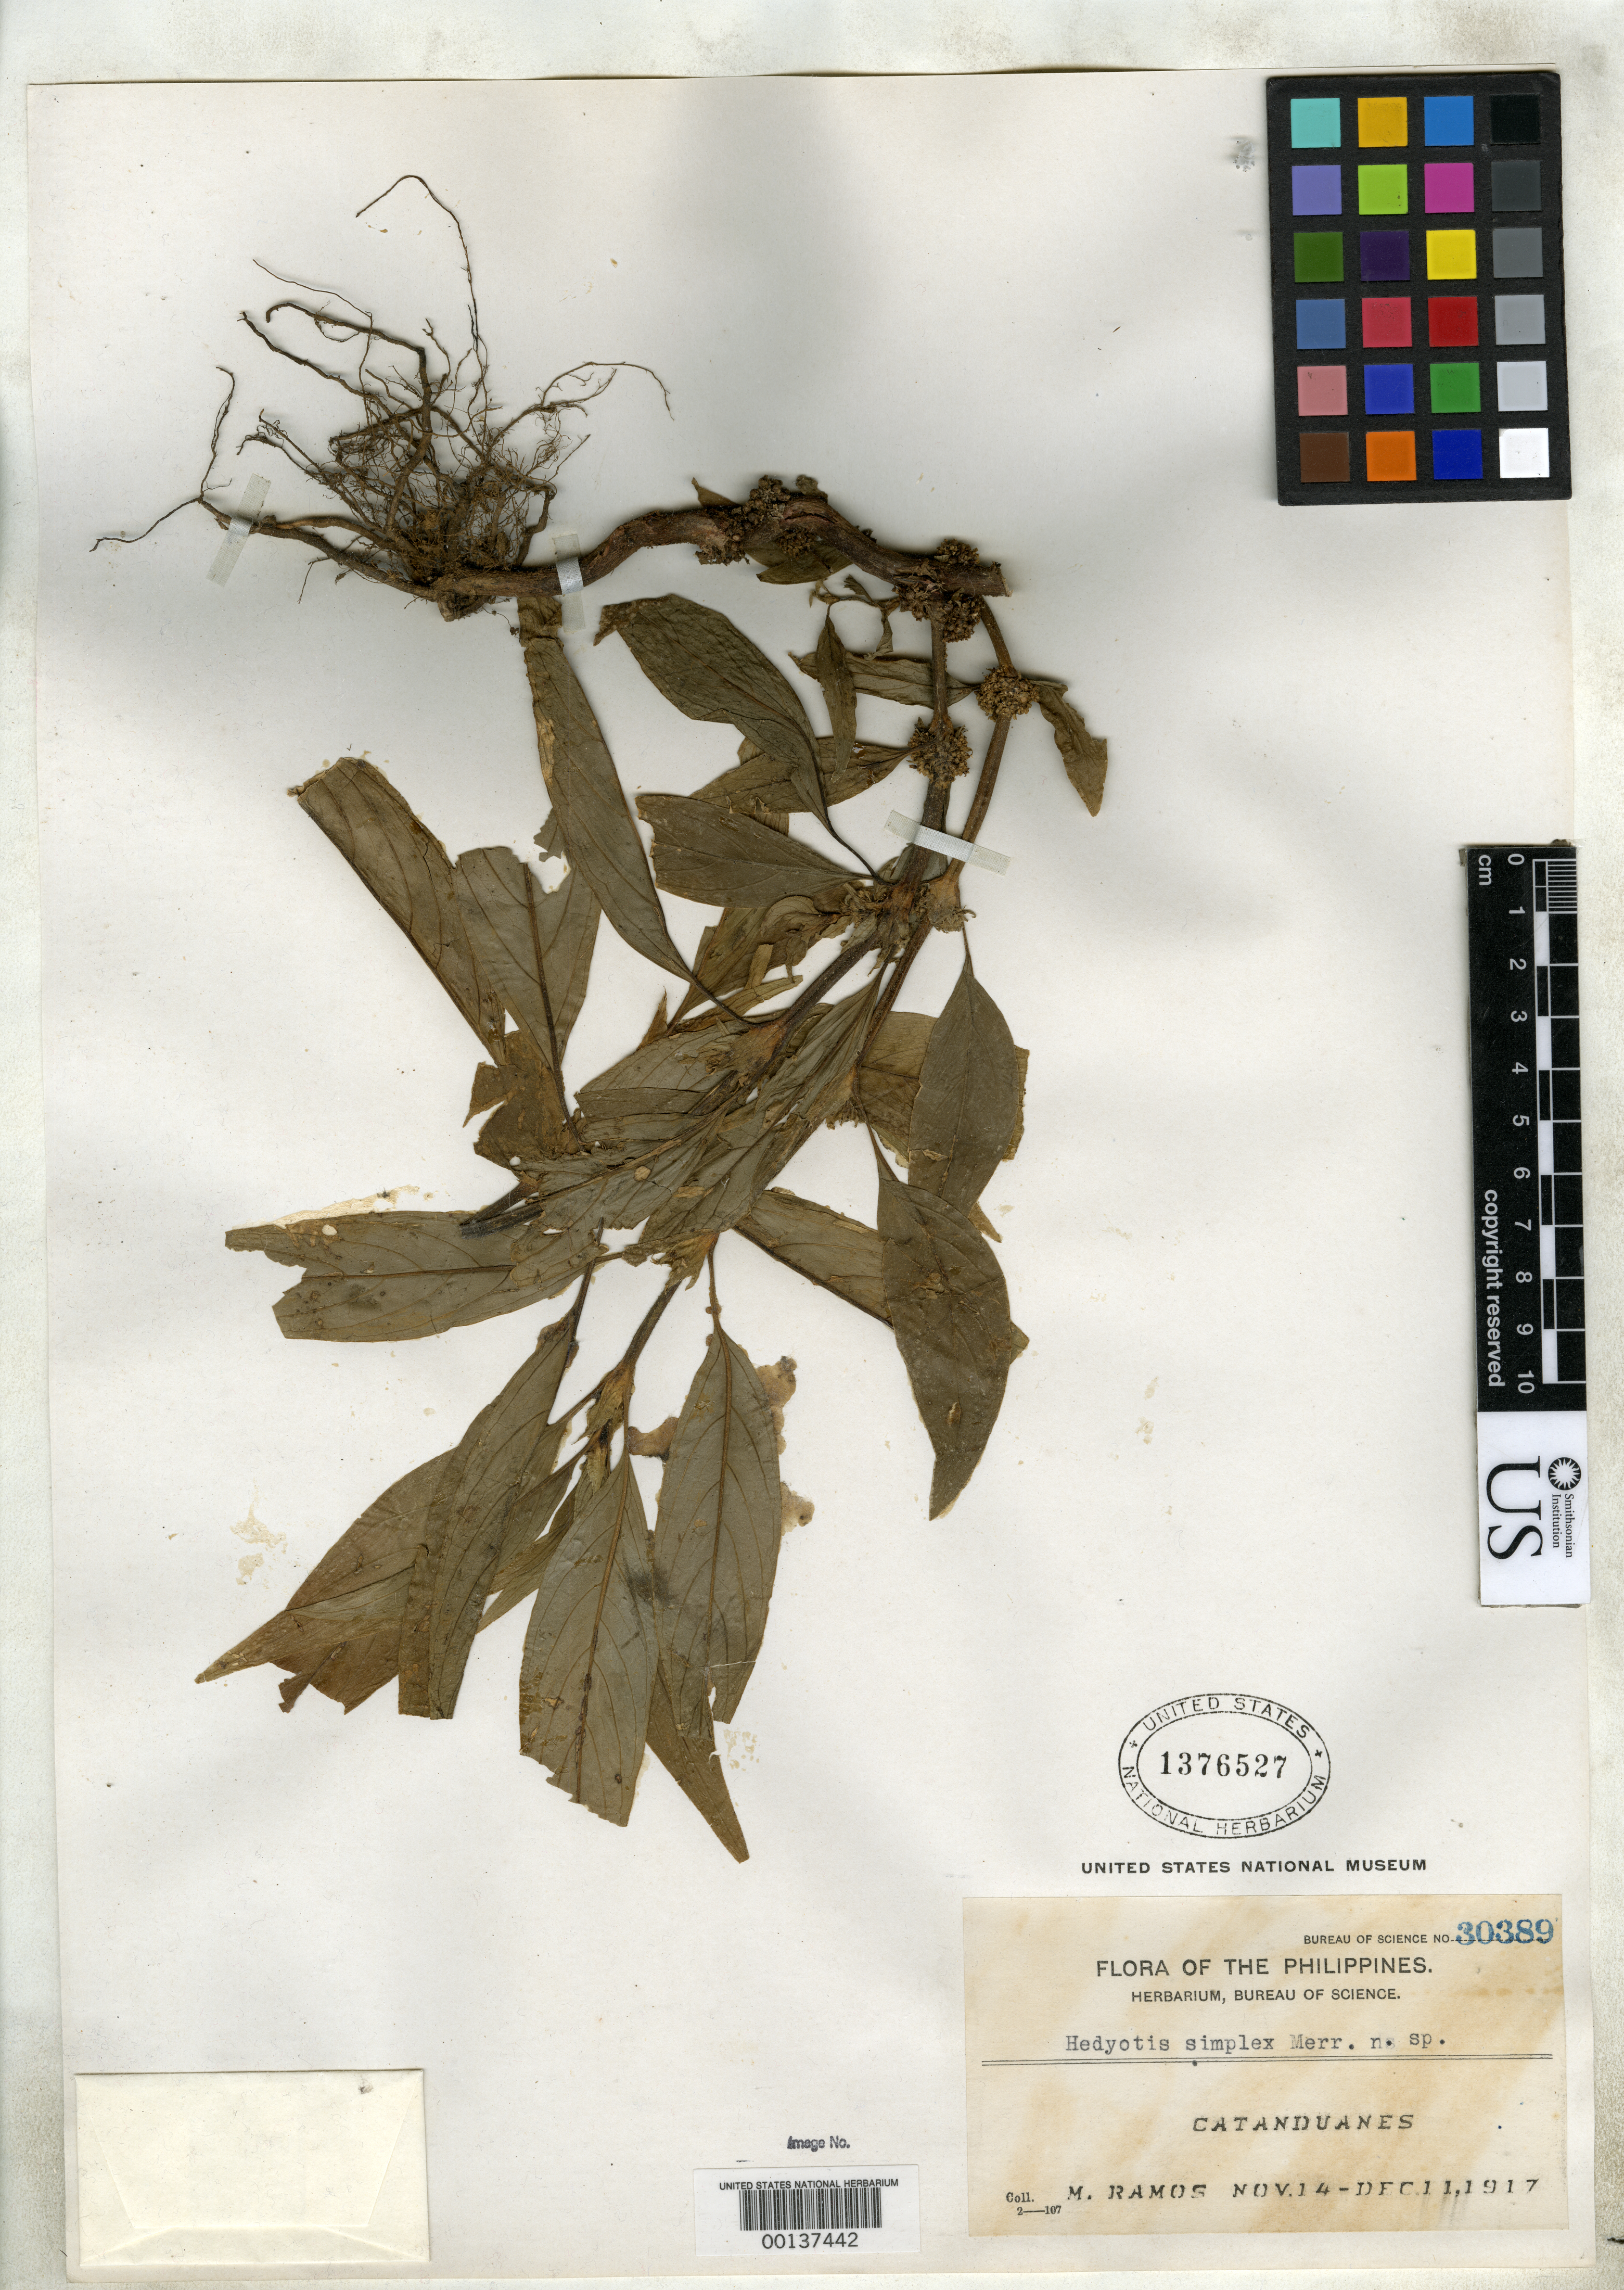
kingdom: Plantae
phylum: Tracheophyta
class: Magnoliopsida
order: Gentianales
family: Rubiaceae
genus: Hedyotis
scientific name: Hedyotis simplex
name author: Merr.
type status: Isotype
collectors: M. Ramos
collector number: Bur. Sci. 30389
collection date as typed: Nov 1917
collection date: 1917-11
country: Philippines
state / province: Bicol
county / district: Catanduanes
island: Catanduanes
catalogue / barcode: US 1376527